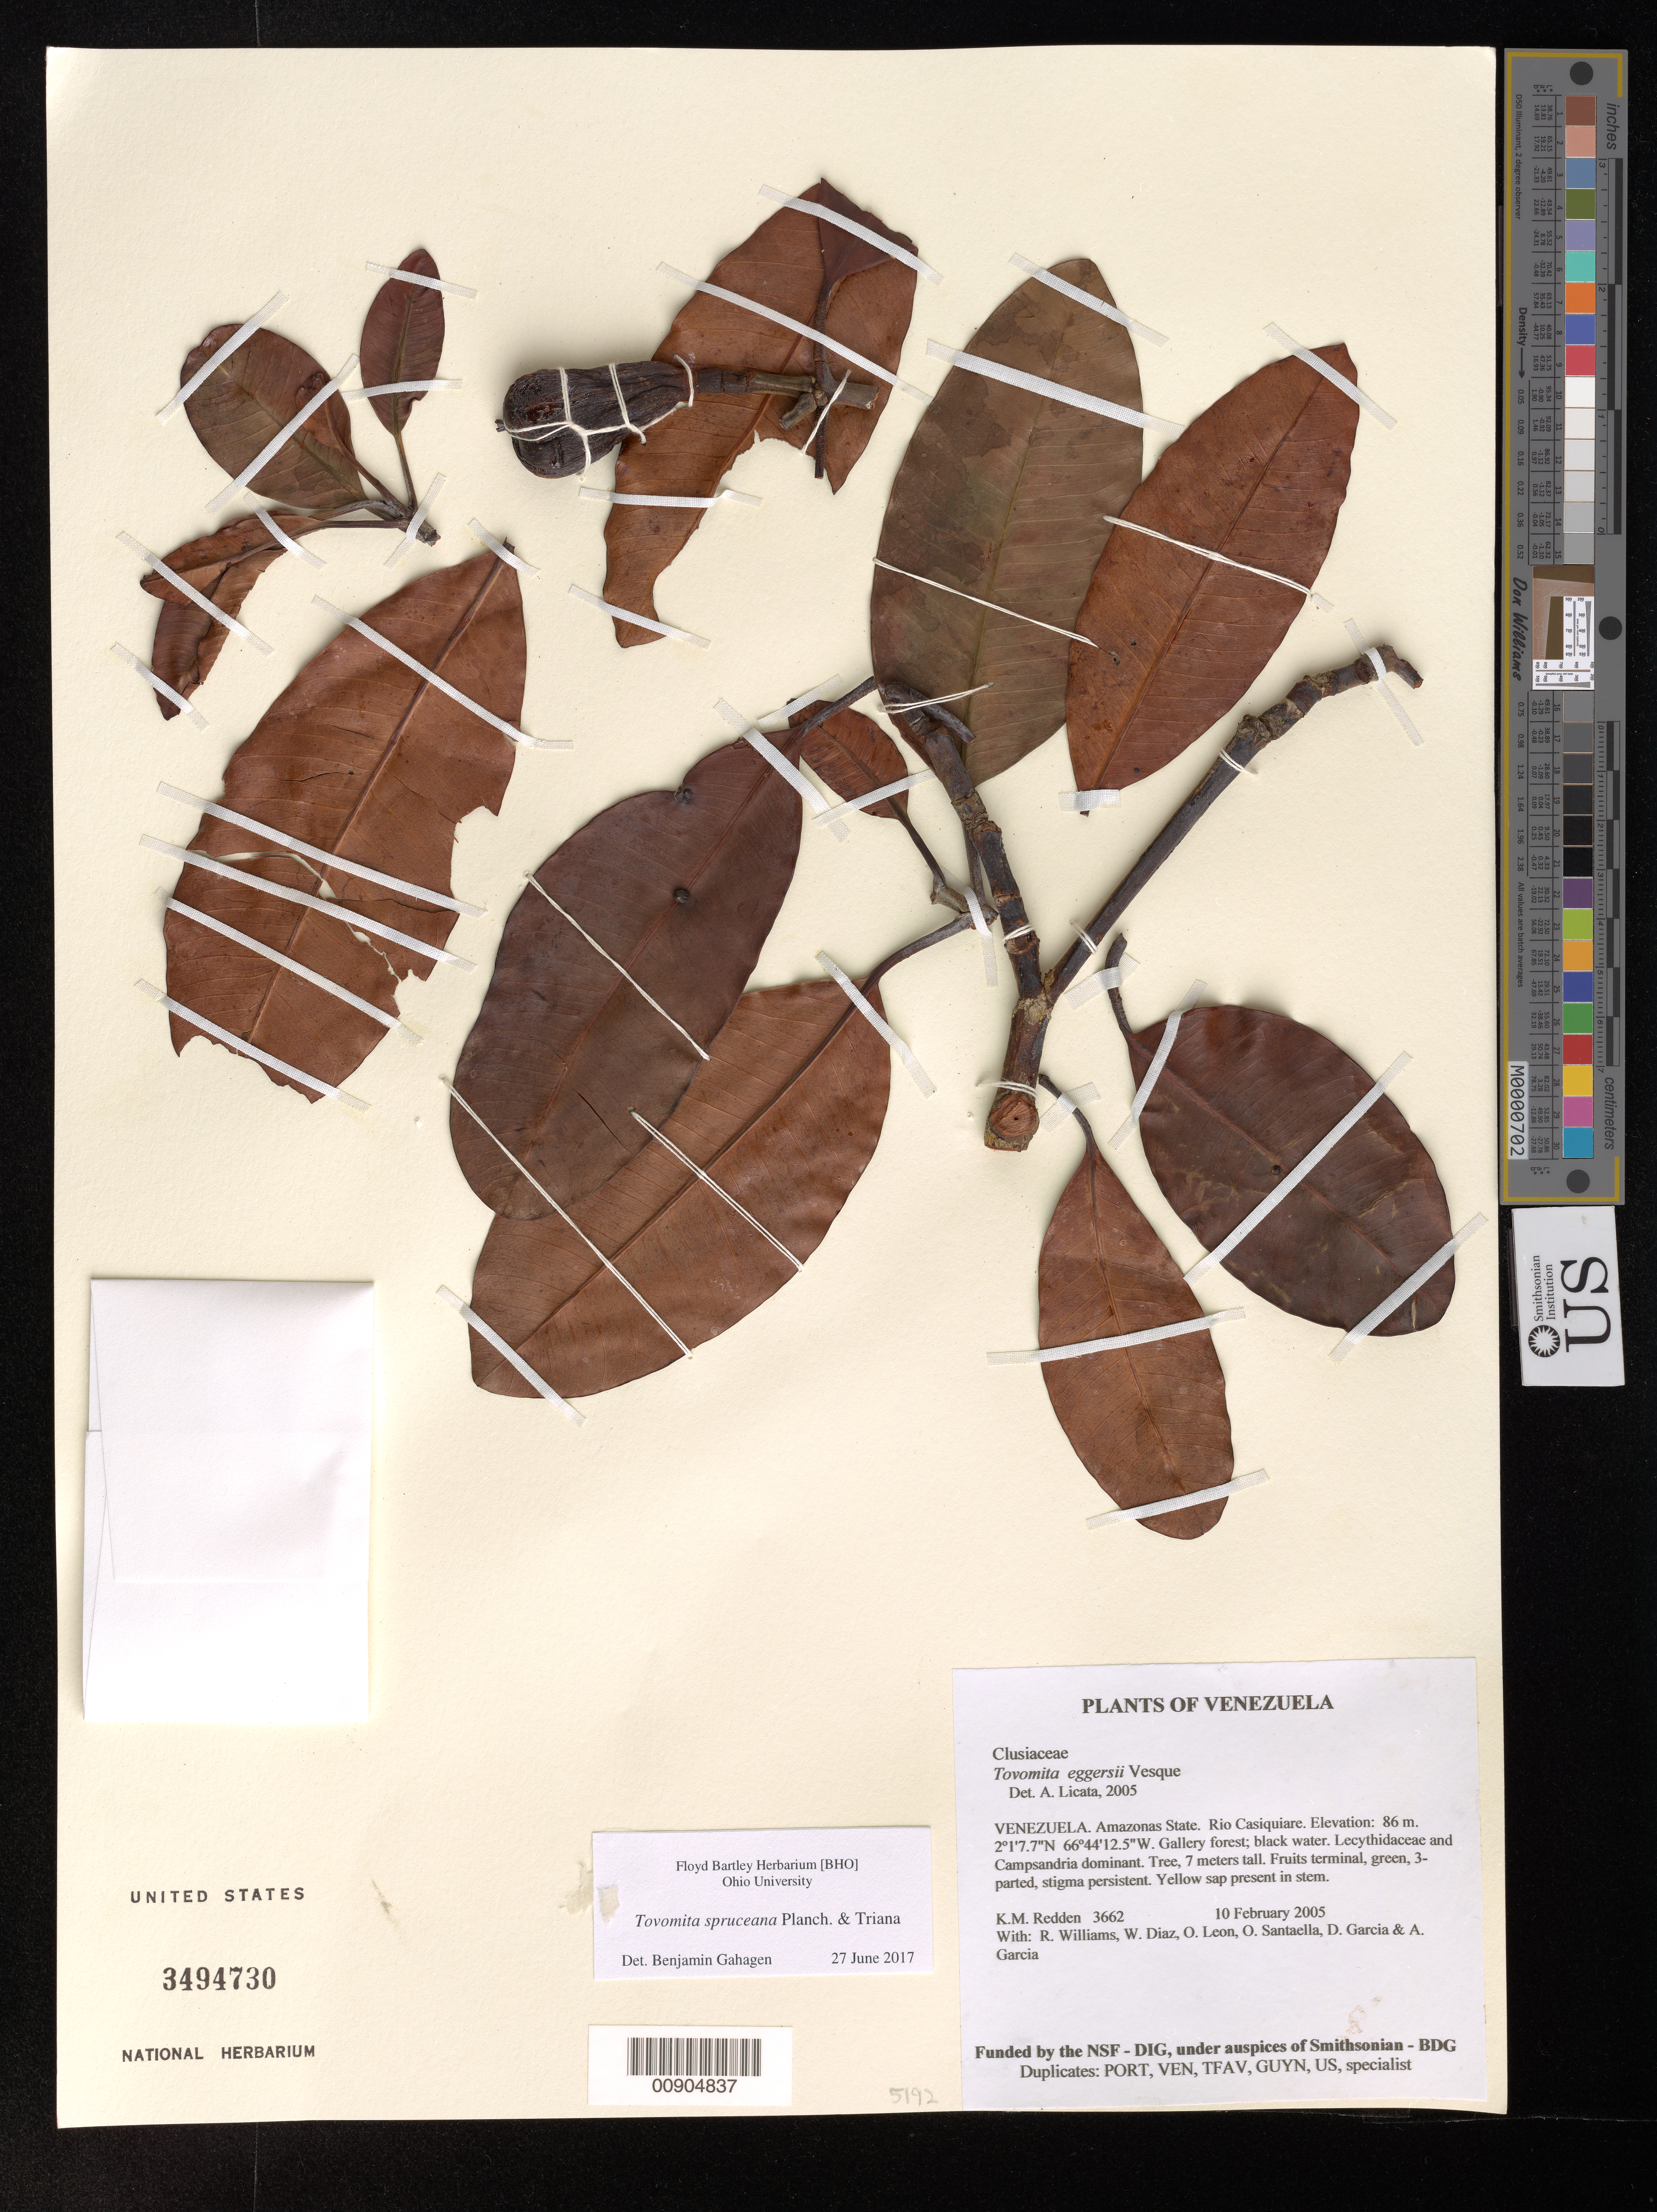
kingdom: Plantae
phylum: Tracheophyta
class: Magnoliopsida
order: Malpighiales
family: Clusiaceae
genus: Tovomita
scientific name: Tovomita spruceana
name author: Planch. & Triana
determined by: Gahagen, Benjamin, (BHO), Ohio University (UNITED STATES)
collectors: K. M. Redden, R. Williams, W. Díaz P., O. León, O. Santaella, D. Garcia & A. Garcia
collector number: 3662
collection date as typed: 10 February 2005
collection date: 2005-02-10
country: Venezuela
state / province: Amazonas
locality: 23 - Rio Casiquiare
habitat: Gallery forest; black water. Lecythidaceae and Campsiandra dominant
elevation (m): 86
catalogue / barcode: US 3494730